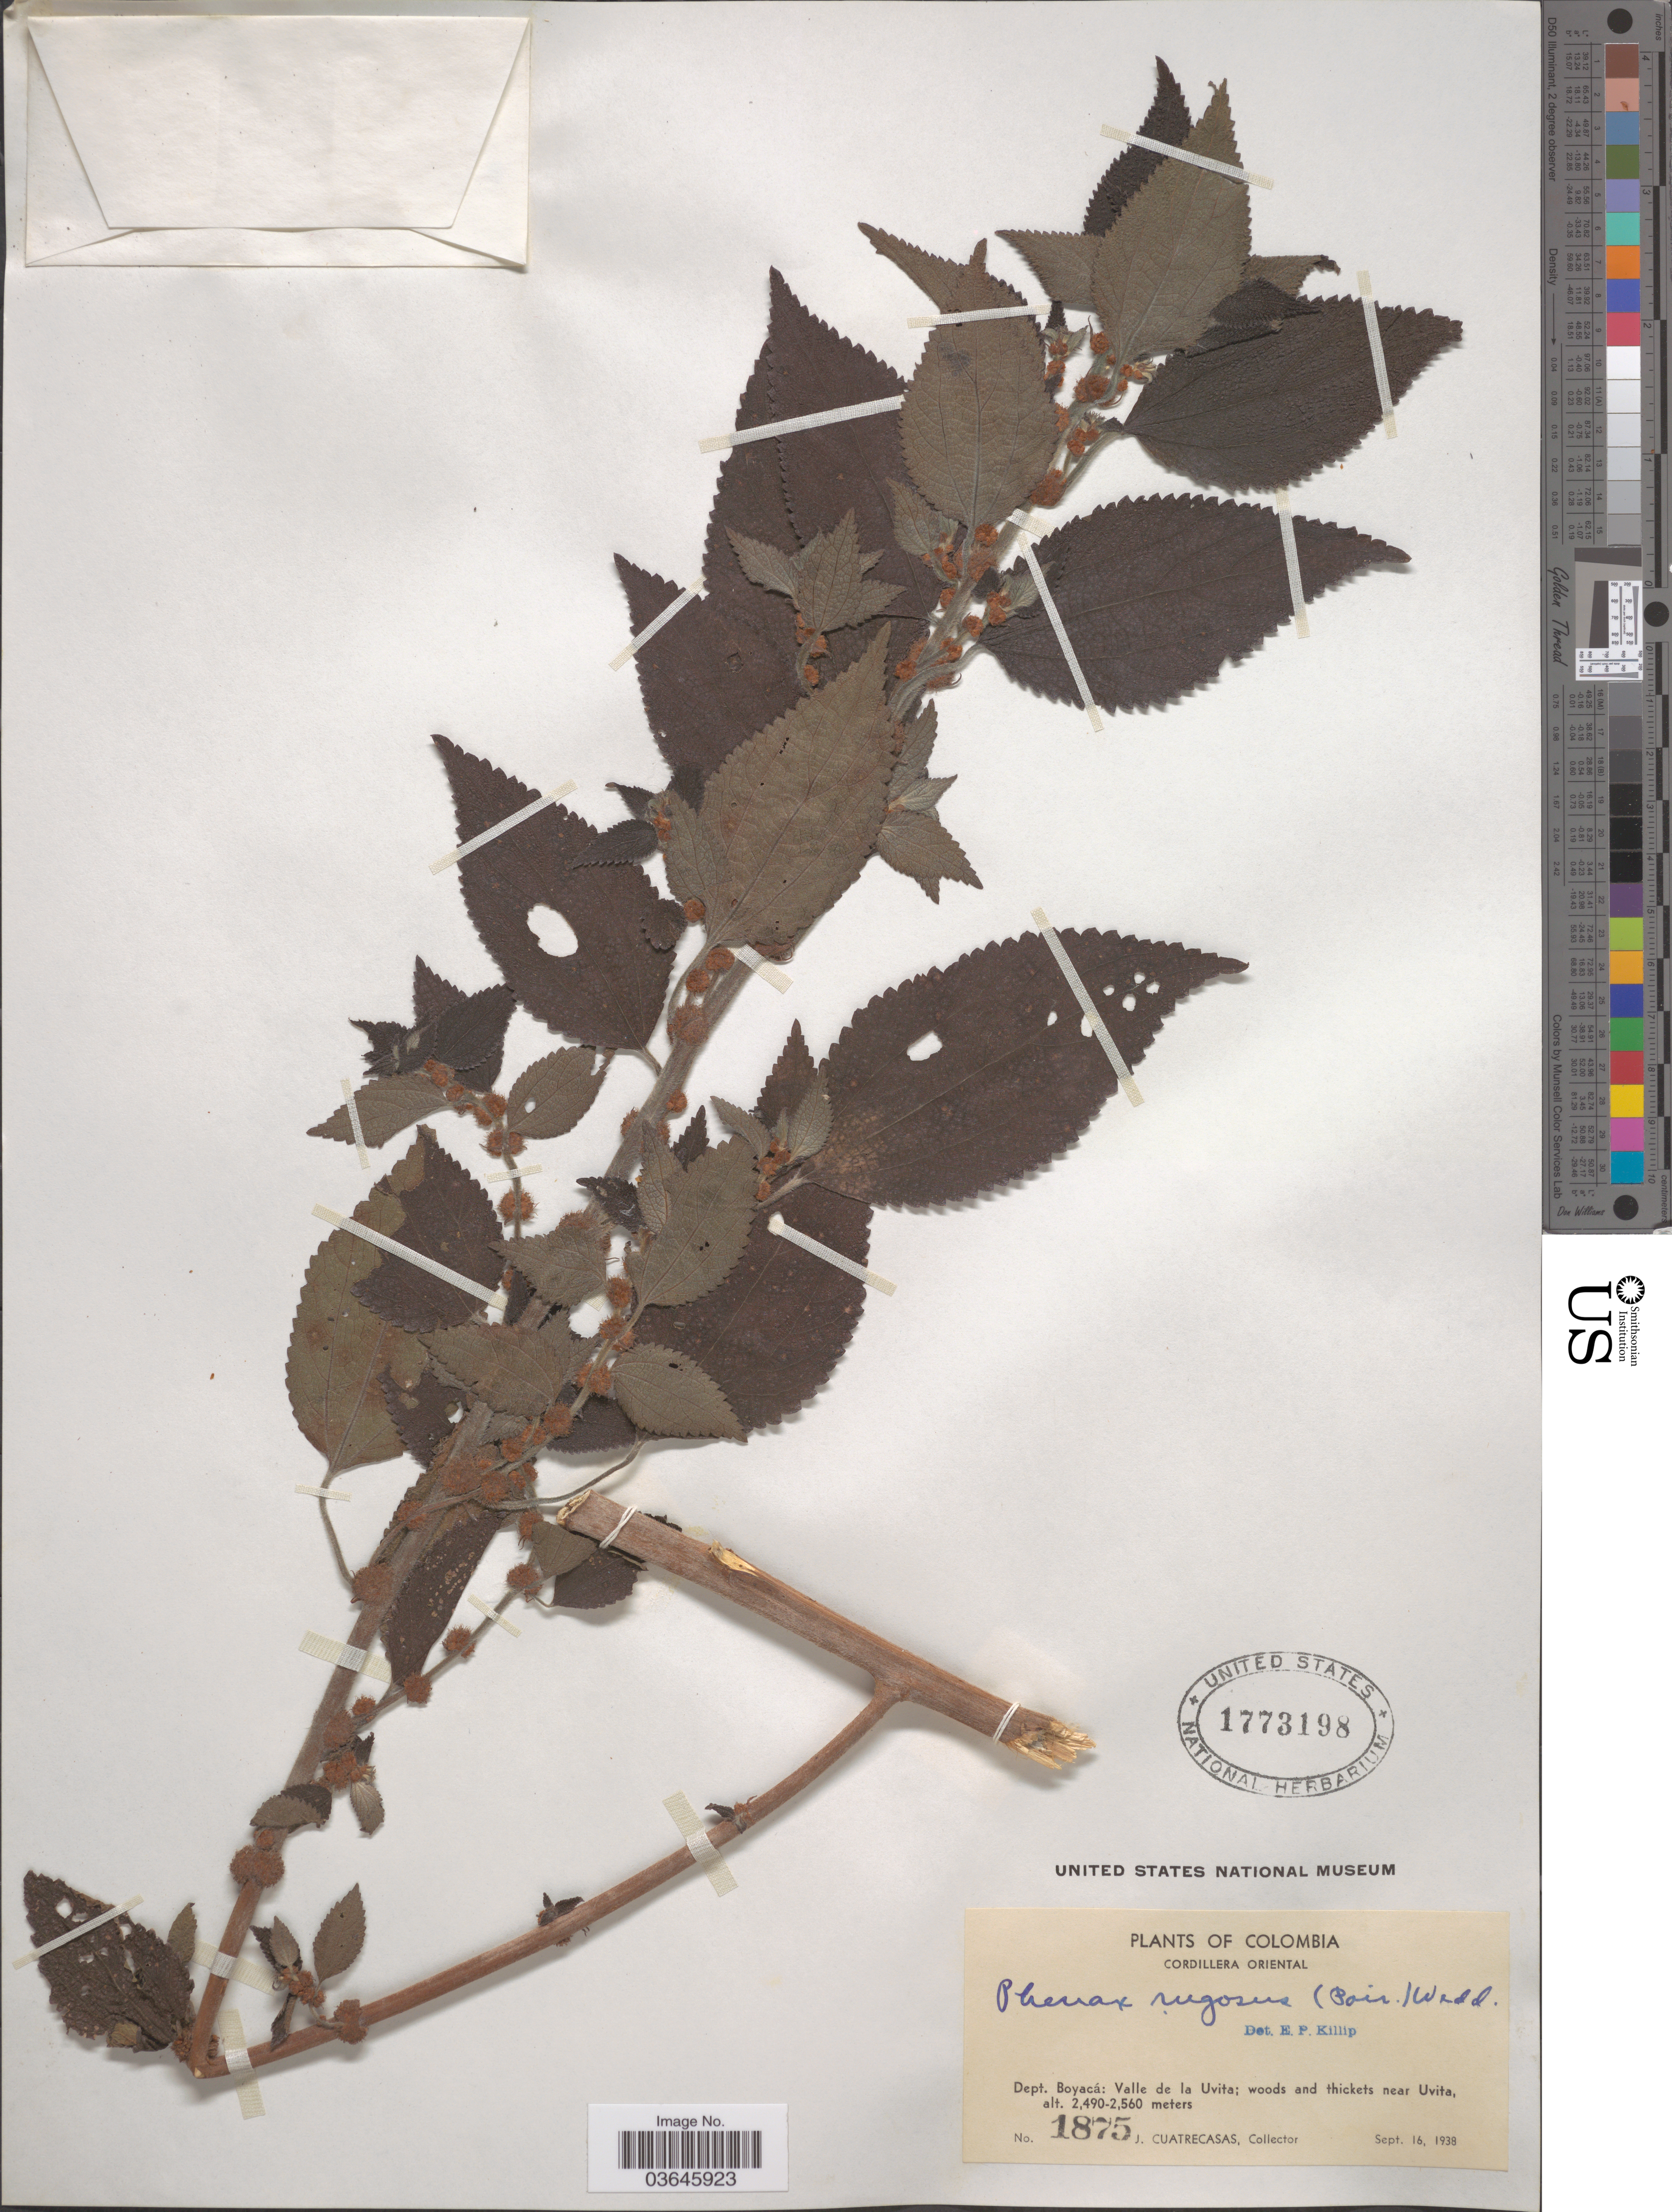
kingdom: Plantae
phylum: Tracheophyta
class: Magnoliopsida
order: Rosales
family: Urticaceae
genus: Phenax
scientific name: Phenax rugosus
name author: (Poir.) Wedd.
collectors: J. Cuatrecasas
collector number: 1875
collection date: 1938-09-16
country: Colombia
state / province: Boyacá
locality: Cordillera Oriental. Dept. Boyacá: Valle de la Uvita; woods and thickets near Uvita.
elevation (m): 2490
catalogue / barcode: US 1773198